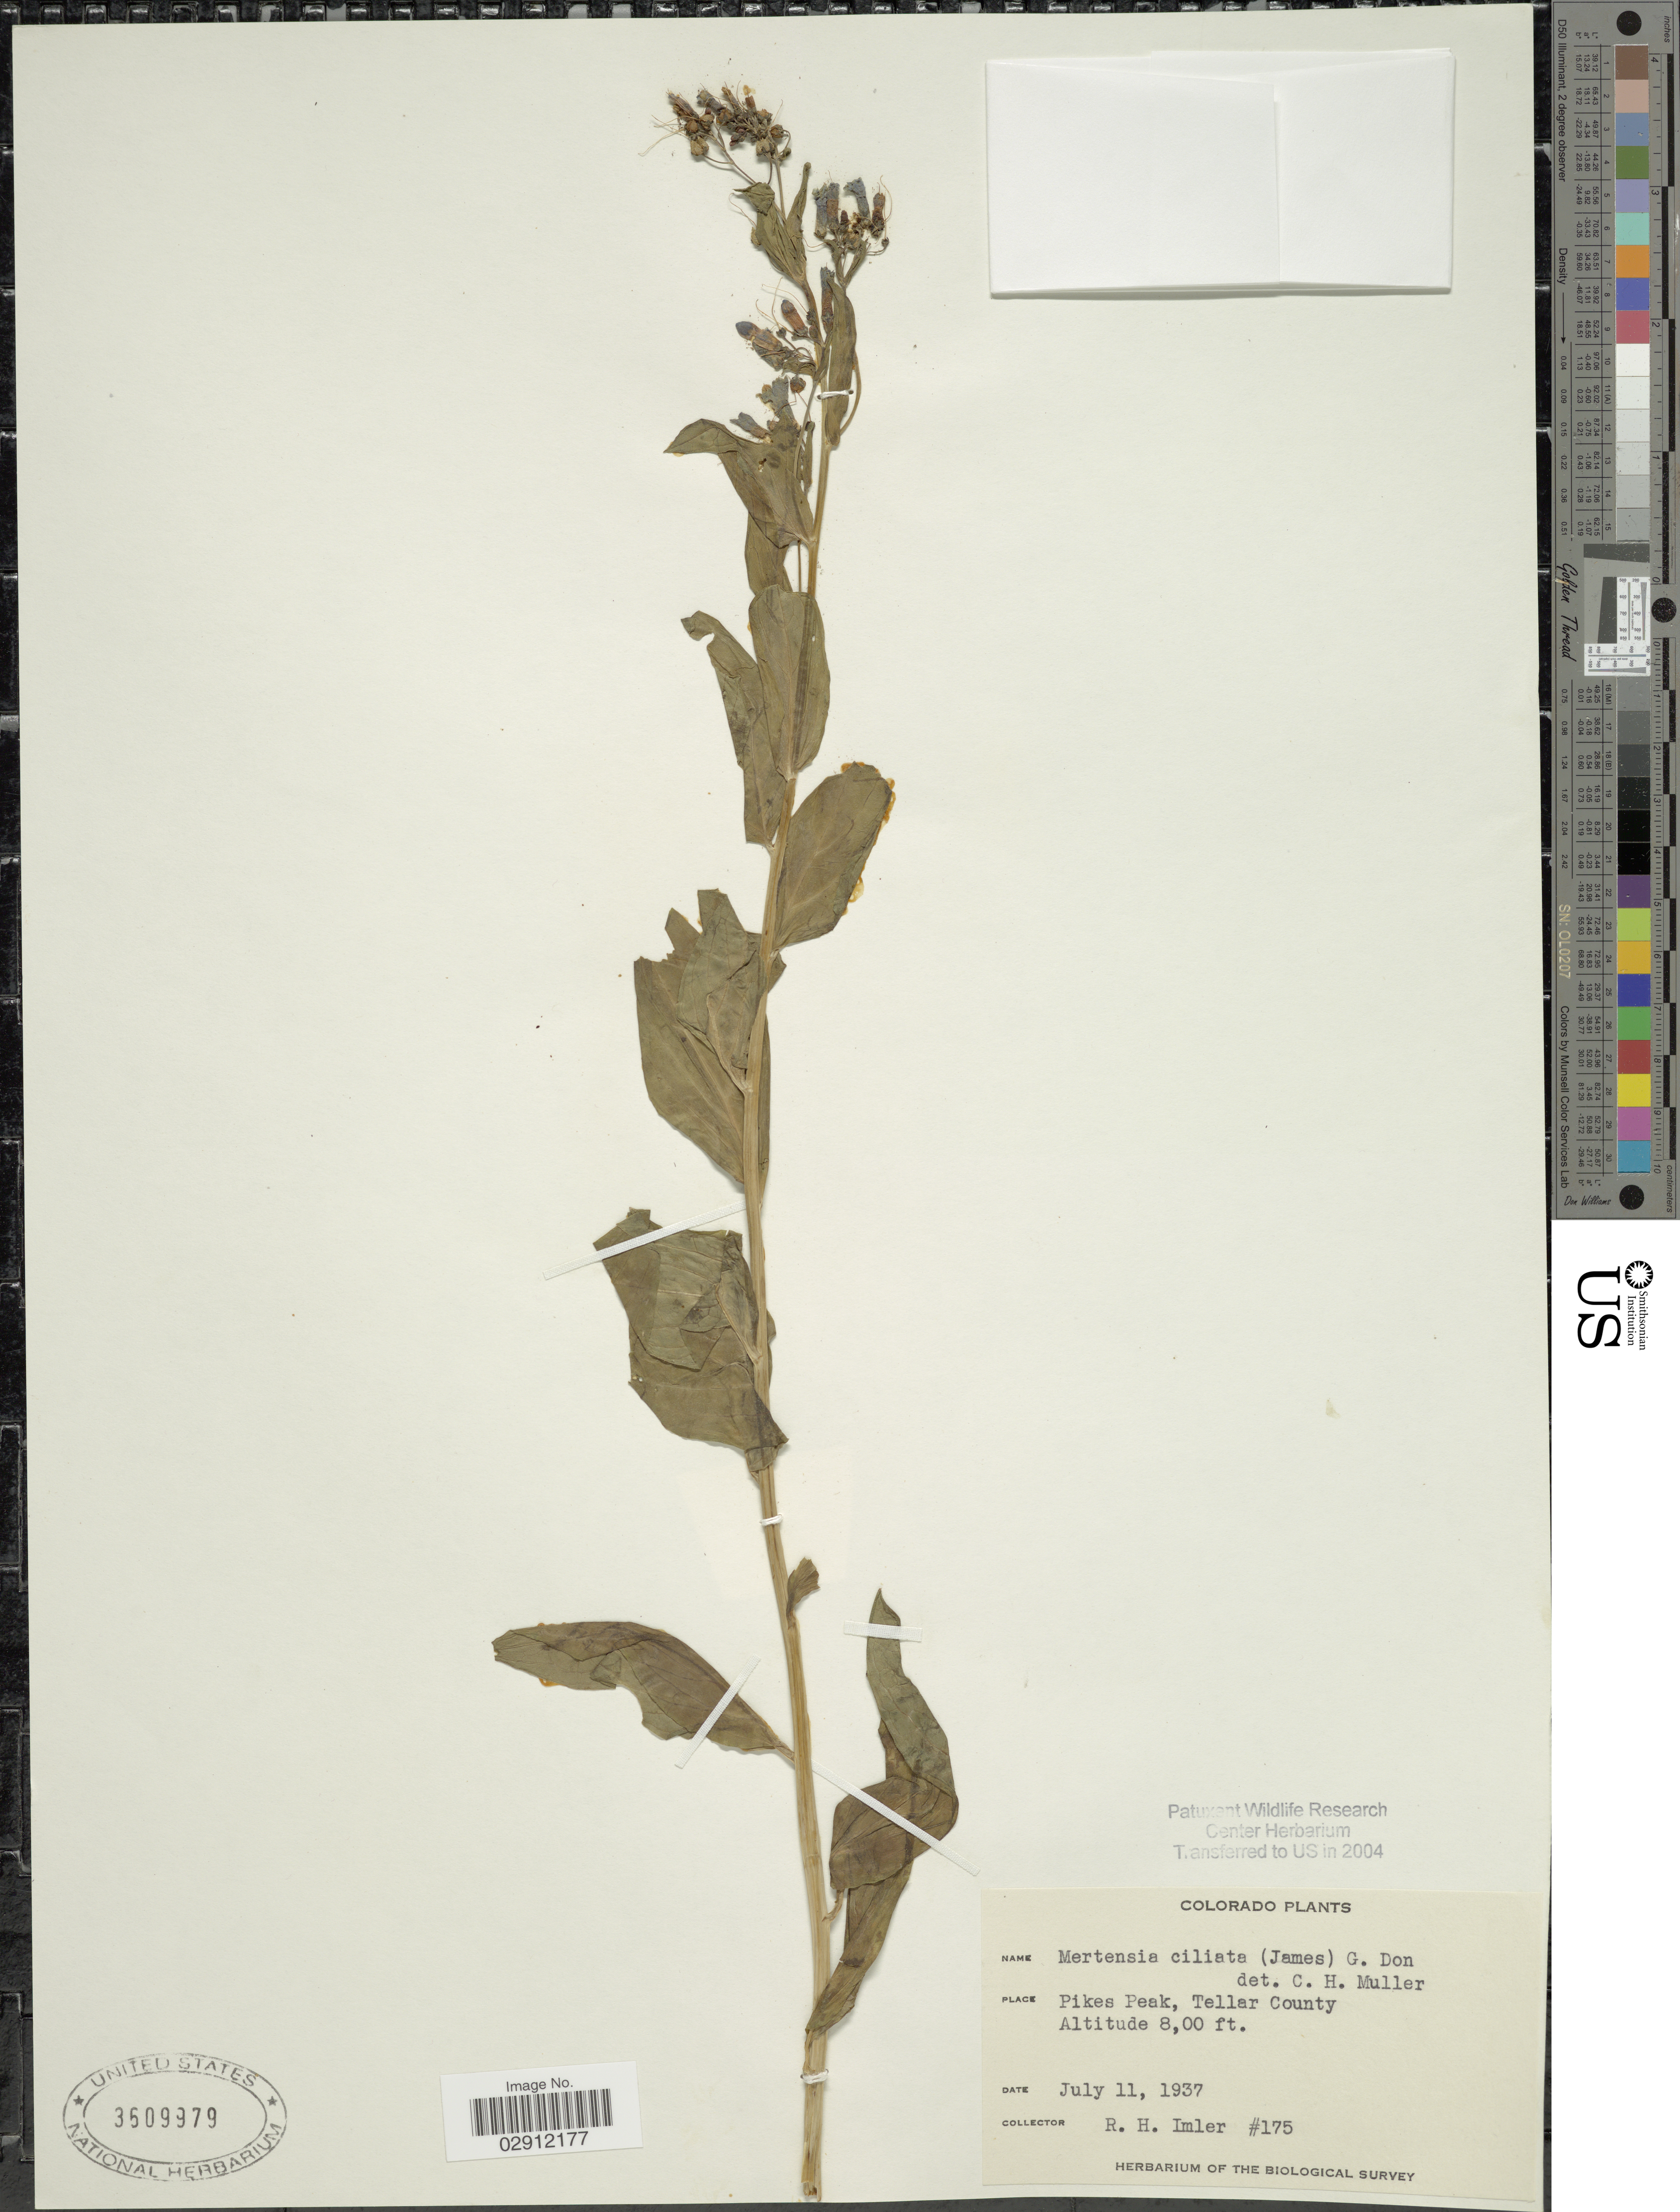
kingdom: Plantae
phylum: Tracheophyta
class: Magnoliopsida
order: Boraginales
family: Boraginaceae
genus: Mertensia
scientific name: Mertensia ciliata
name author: (James) G. Don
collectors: R. Imler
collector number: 175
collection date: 1937-07-11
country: United States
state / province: Colorado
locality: Pikes Peak, Tellar County.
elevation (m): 244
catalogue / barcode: US 3609979